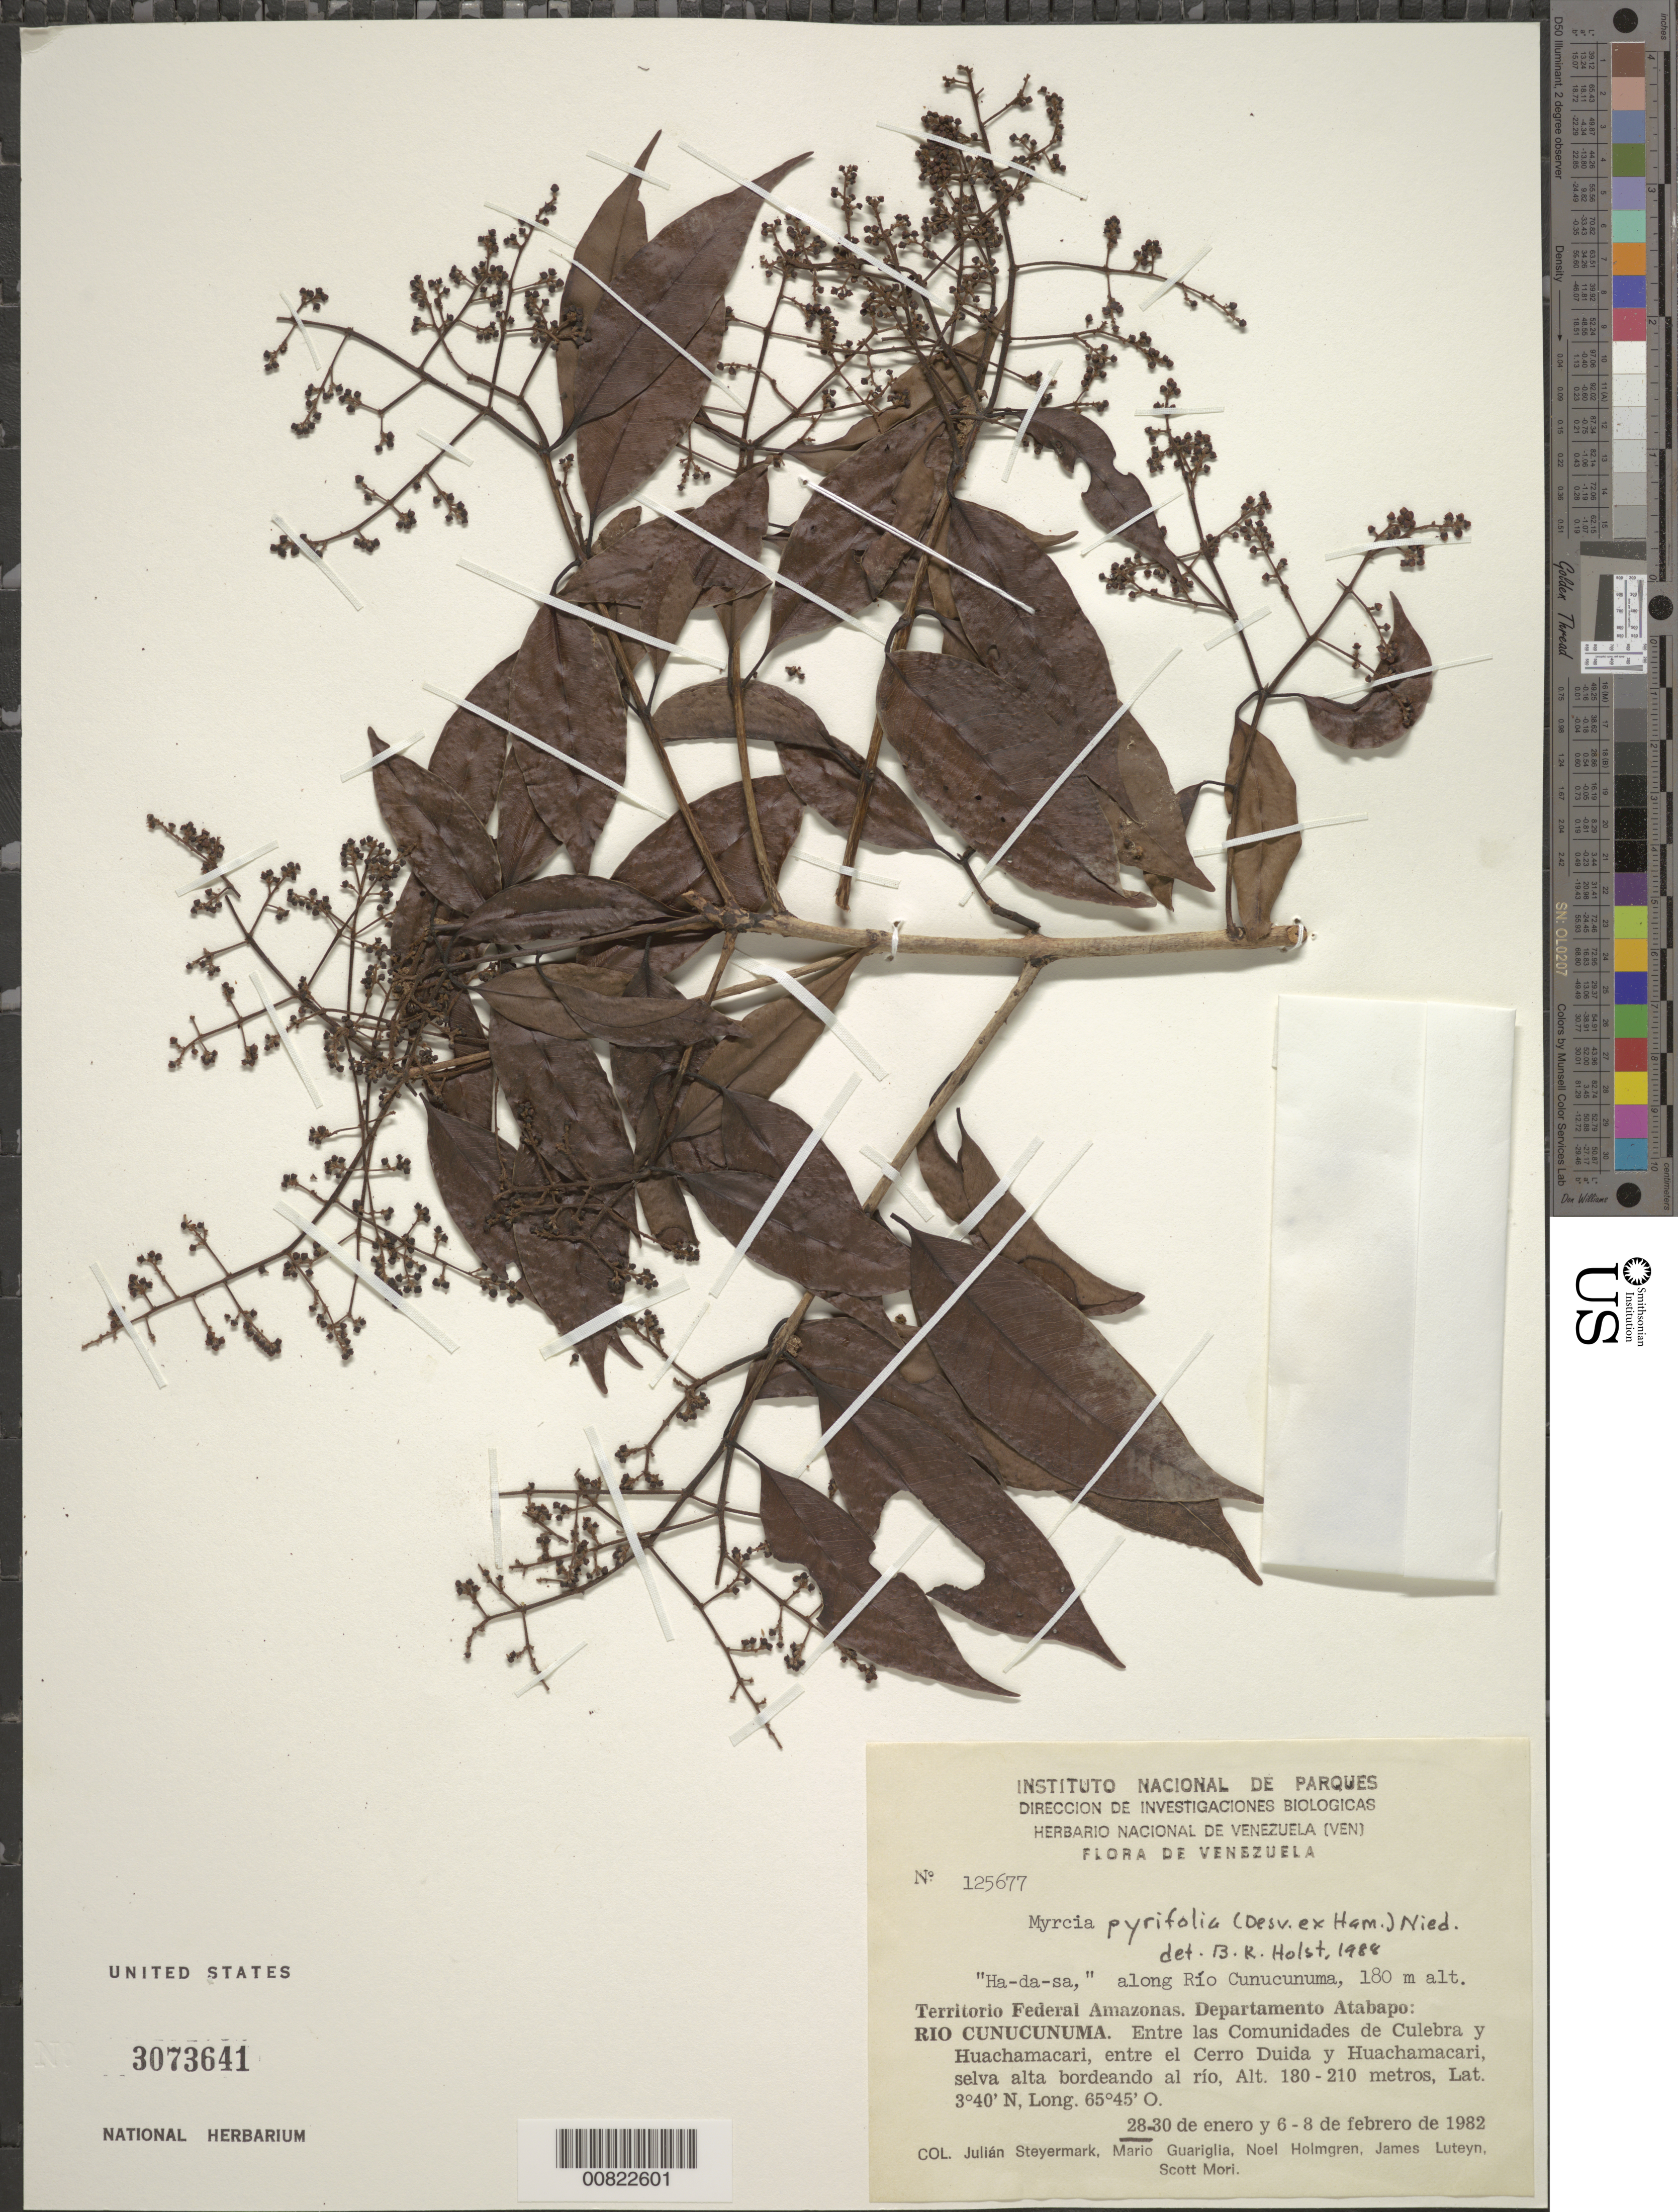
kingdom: Plantae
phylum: Tracheophyta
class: Magnoliopsida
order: Myrtales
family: Myrtaceae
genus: Myrcia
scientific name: Myrcia pyrifolia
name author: Nied.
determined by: Holst, Bruce K.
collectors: J. Steyermark, M. Guariglia P., N. H. Holmgren, J. L. Luteyn & S. Mori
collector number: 125677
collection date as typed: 28-Jan-82 to 30-Jan-82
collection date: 1982-01-28/1982-01-30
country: Venezuela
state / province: Amazonas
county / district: Atabapo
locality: Río Cunucunuma, entre las Communidades de Culebra y Huachamacari, entre el Cerro Duida y Huachamacari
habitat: Along river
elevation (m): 180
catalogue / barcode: US 3073641